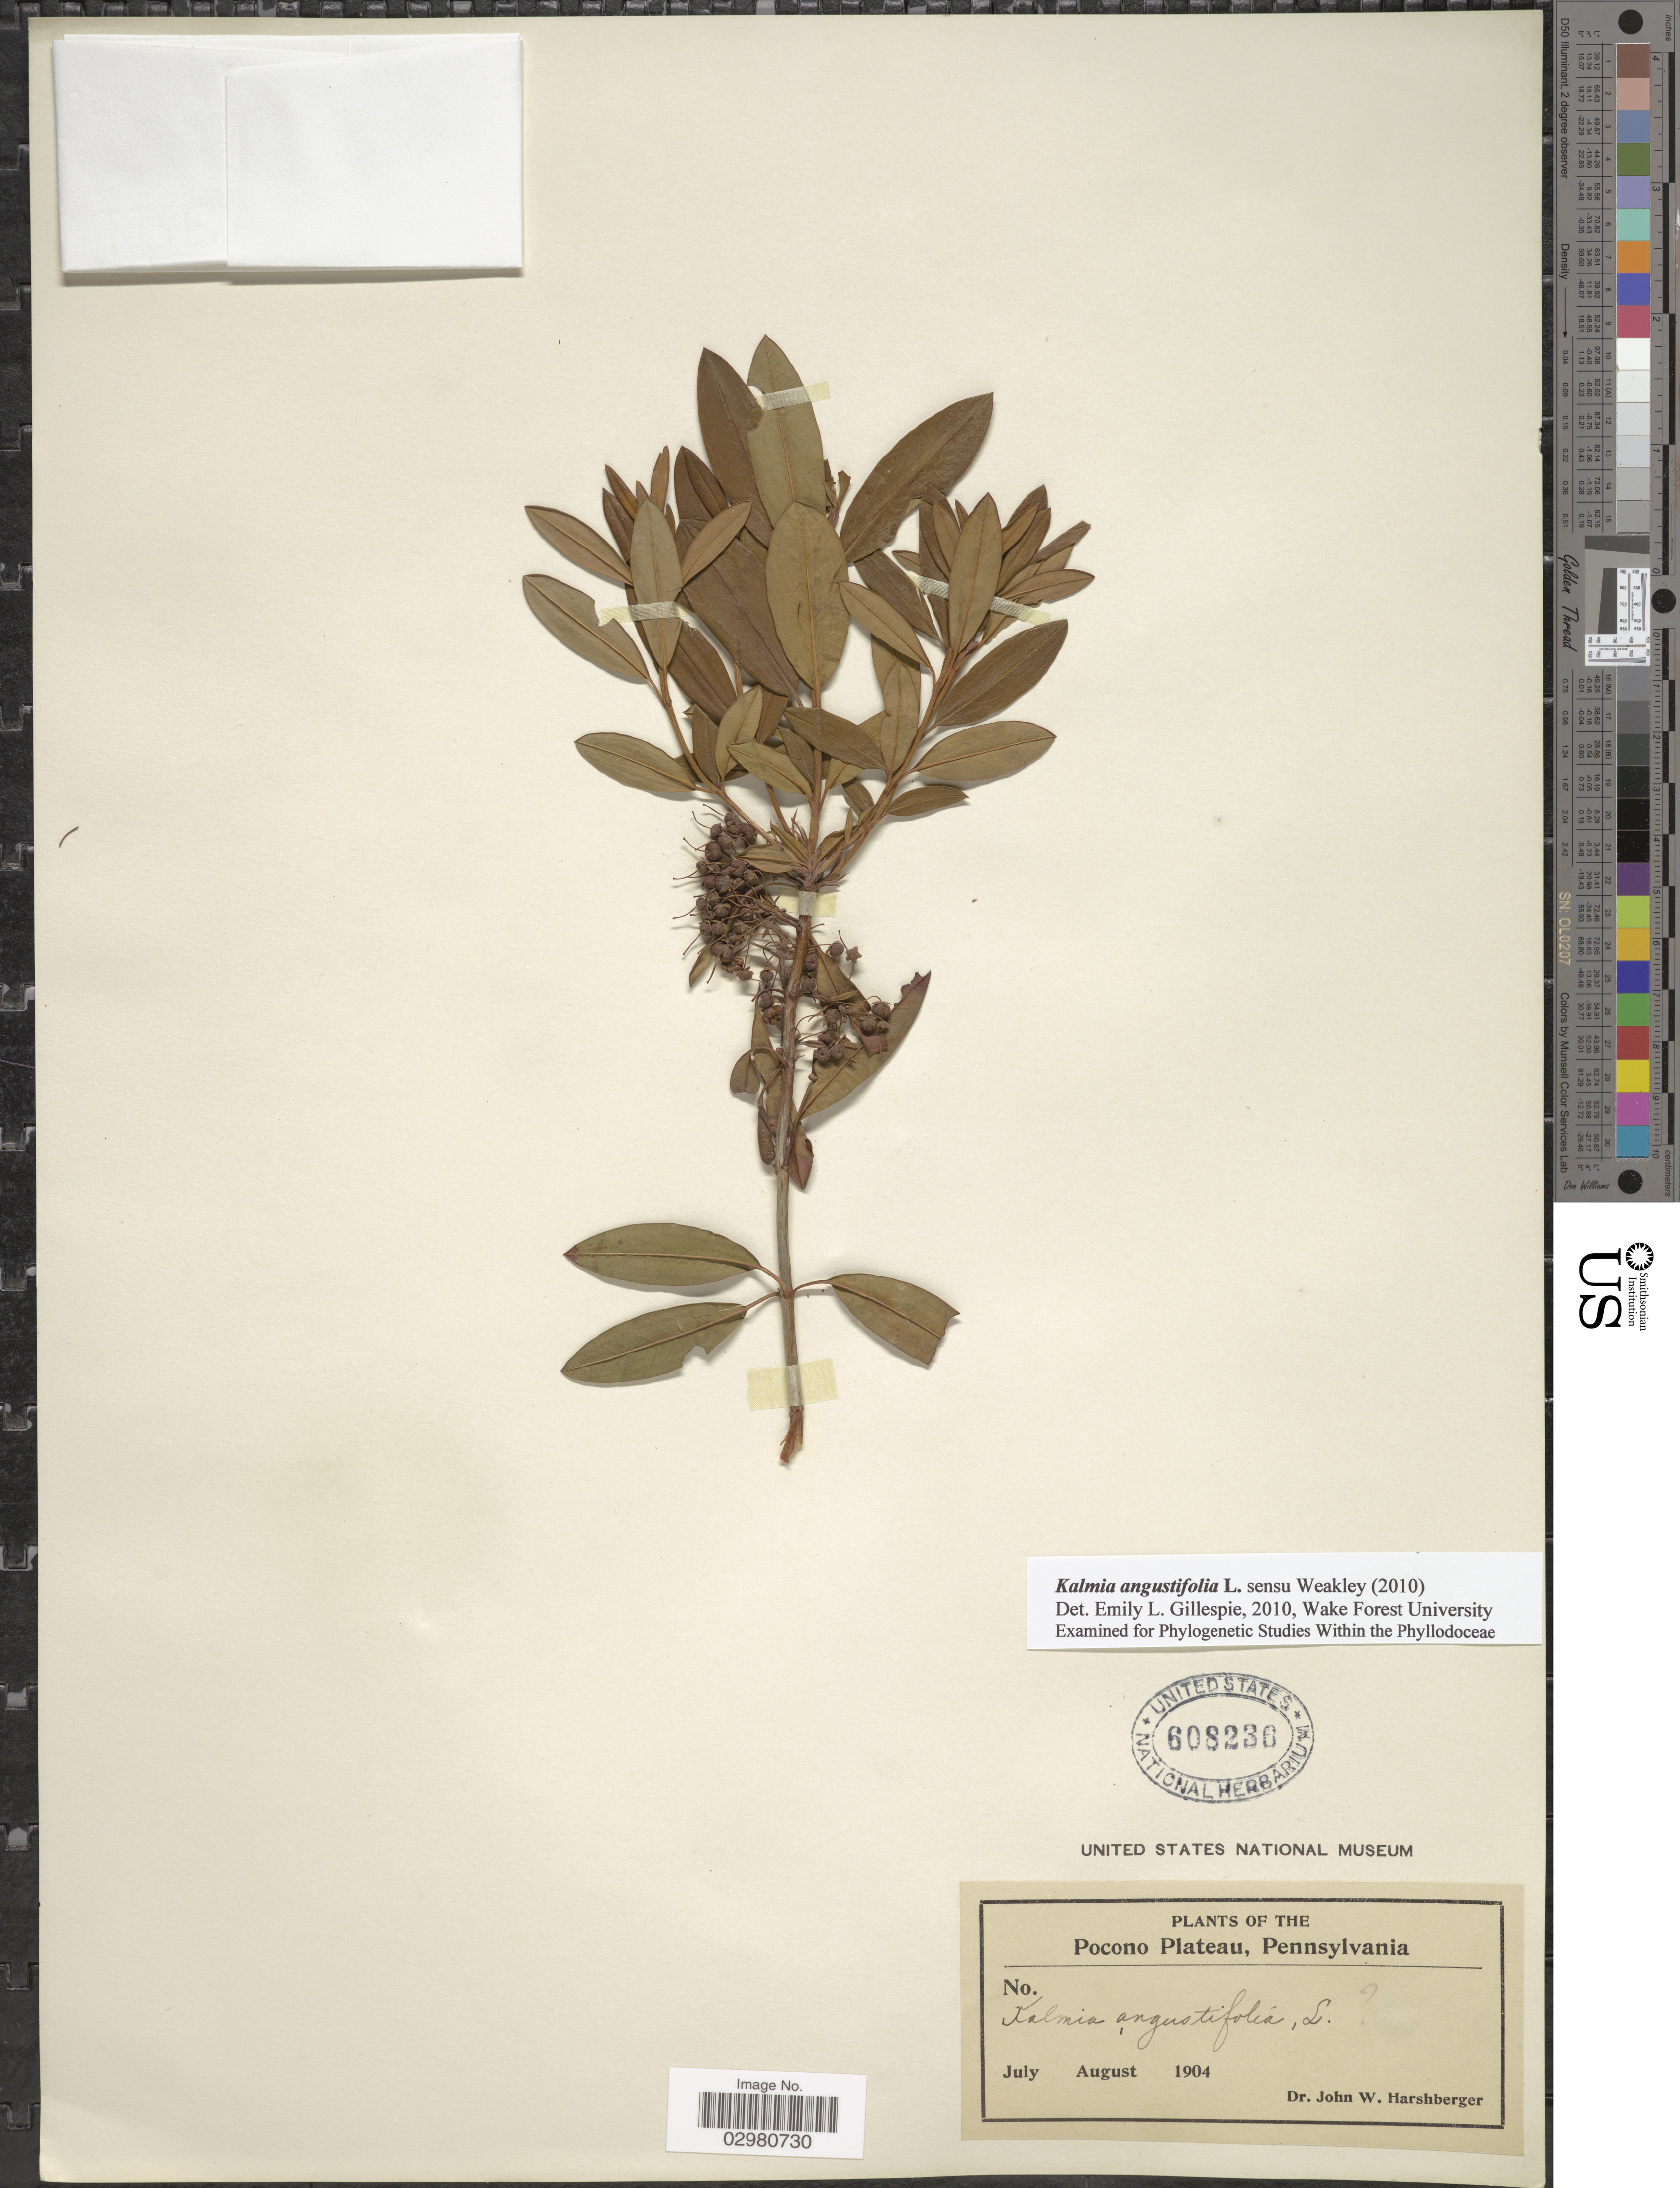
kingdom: Plantae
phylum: Tracheophyta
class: Magnoliopsida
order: Ericales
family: Ericaceae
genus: Kalmia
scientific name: Kalmia angustifolia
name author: L.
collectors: J. W. Harshberger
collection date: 1904-07/1904-08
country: United States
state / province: Pennsylvania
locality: Pocono Plateau.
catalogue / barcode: US 608236